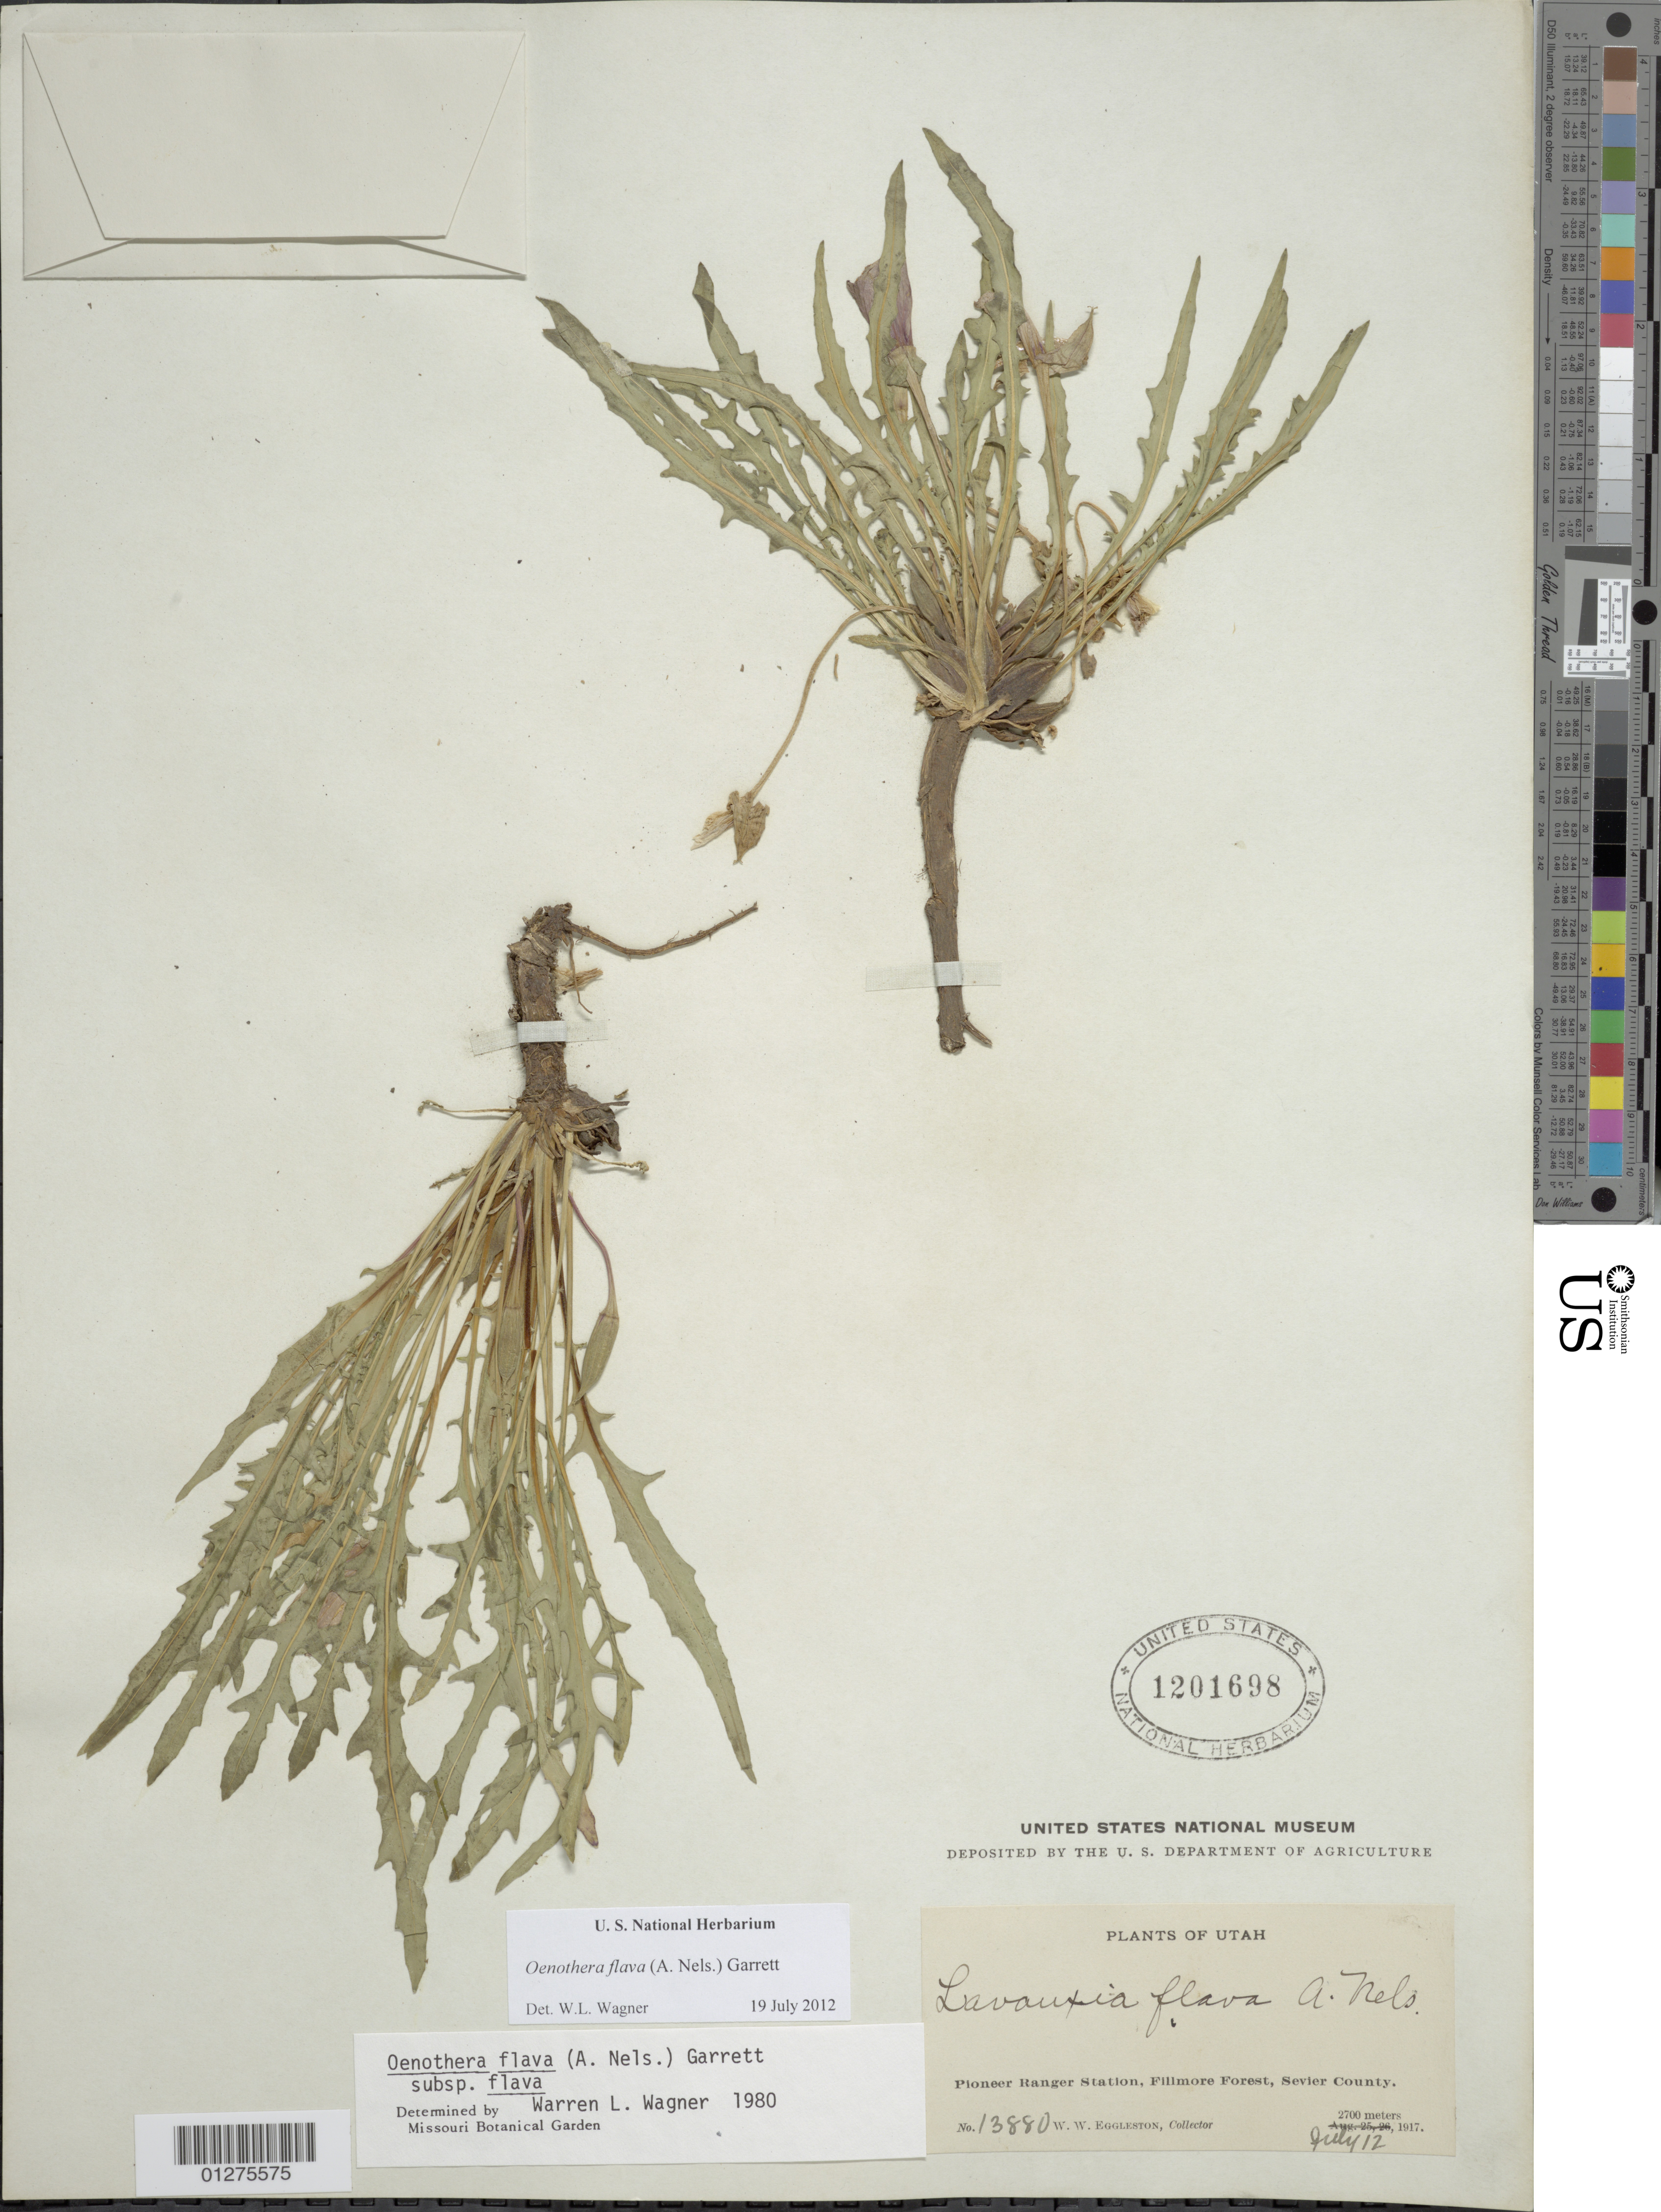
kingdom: Plantae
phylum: Tracheophyta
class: Magnoliopsida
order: Myrtales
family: Onagraceae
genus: Oenothera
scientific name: Oenothera flava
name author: (A. Nelson) Garrett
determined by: Wagner, W. L., (BOT), Smithsonian Institution - National Museum of Natural History (UNITED STATES)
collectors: W. W. Eggleston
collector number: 13880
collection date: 1912-07-12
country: United States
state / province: Utah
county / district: Sevier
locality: Pioneer Ranger Station, Fillmore Forest.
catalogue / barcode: US 1201698